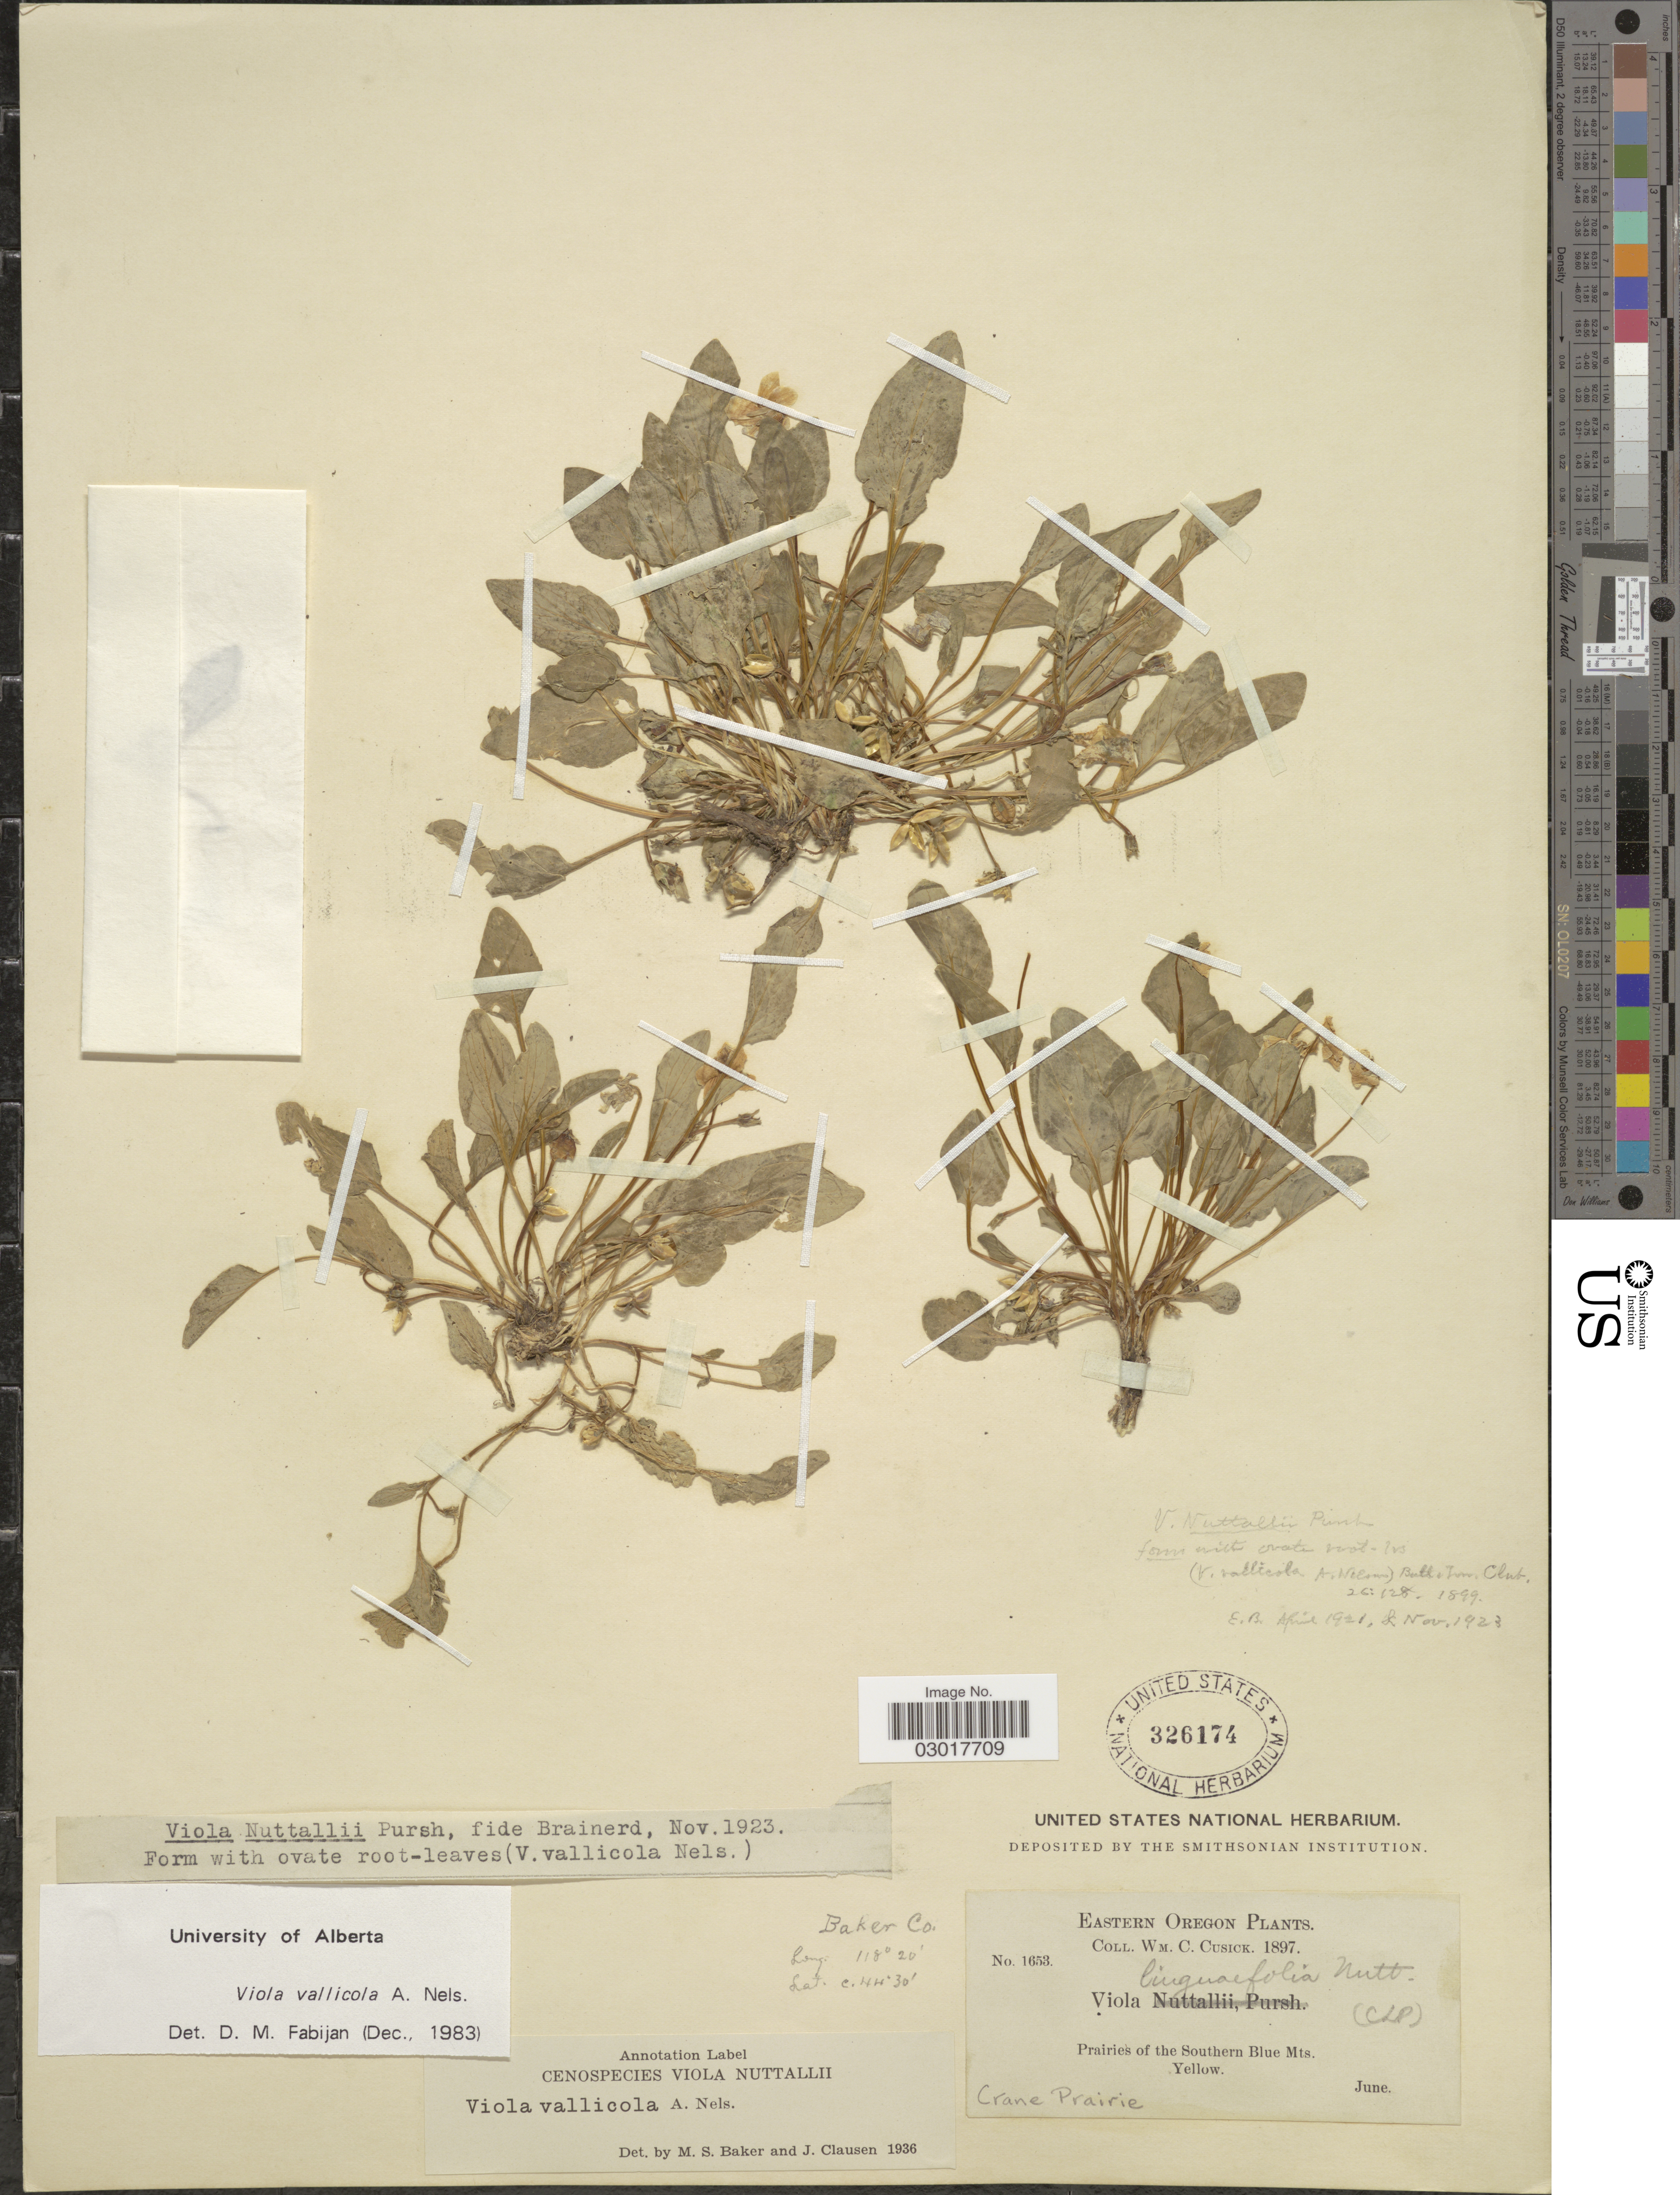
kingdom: Plantae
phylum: Tracheophyta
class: Magnoliopsida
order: Malpighiales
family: Violaceae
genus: Viola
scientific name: Viola vallicola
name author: A. Nelson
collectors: W. C. Cusick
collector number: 1653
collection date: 1897-06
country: United States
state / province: Oregon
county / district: Baker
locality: Eastern Oregon. Prairies of the Southern Blue Mts. Crane Prairie. Baker Co.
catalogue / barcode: US 326174